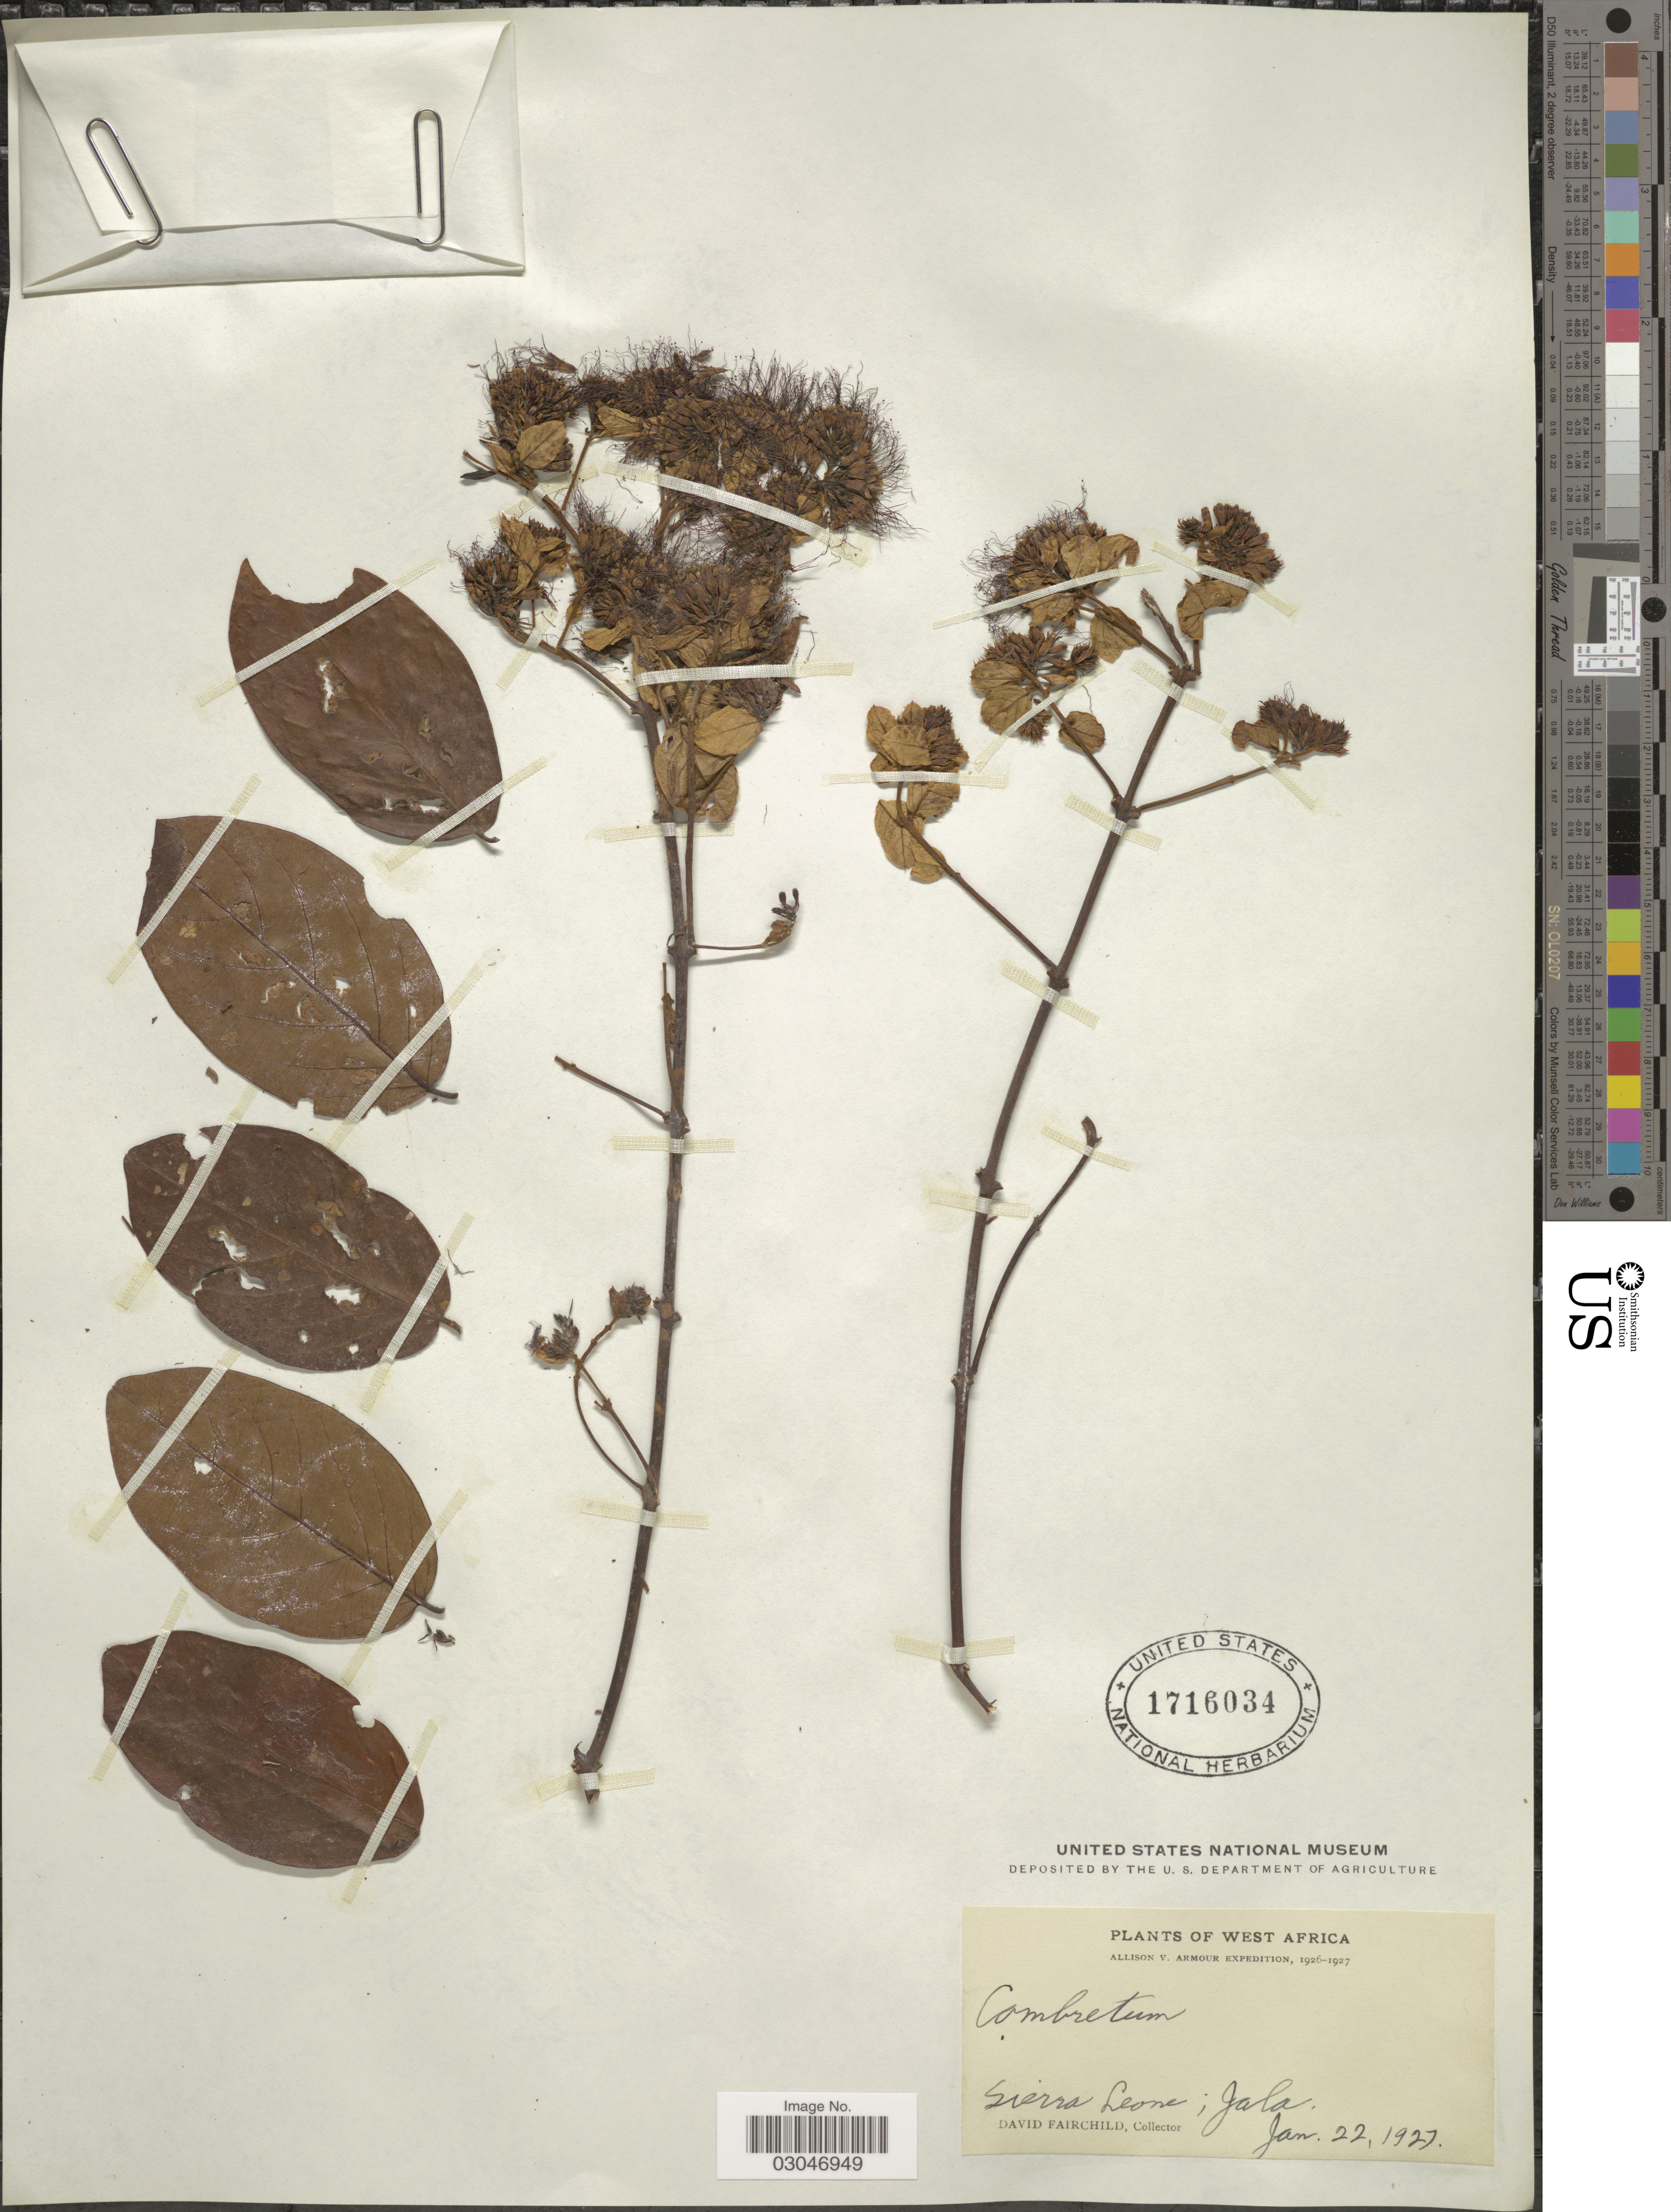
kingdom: Plantae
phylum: Tracheophyta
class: Magnoliopsida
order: Myrtales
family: Combretaceae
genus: Combretum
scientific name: Combretum sp.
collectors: D. Fairchild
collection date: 1927-01-22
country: Sierra Leone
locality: West Africa, Sierra Leone; Jala.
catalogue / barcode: US 1716034